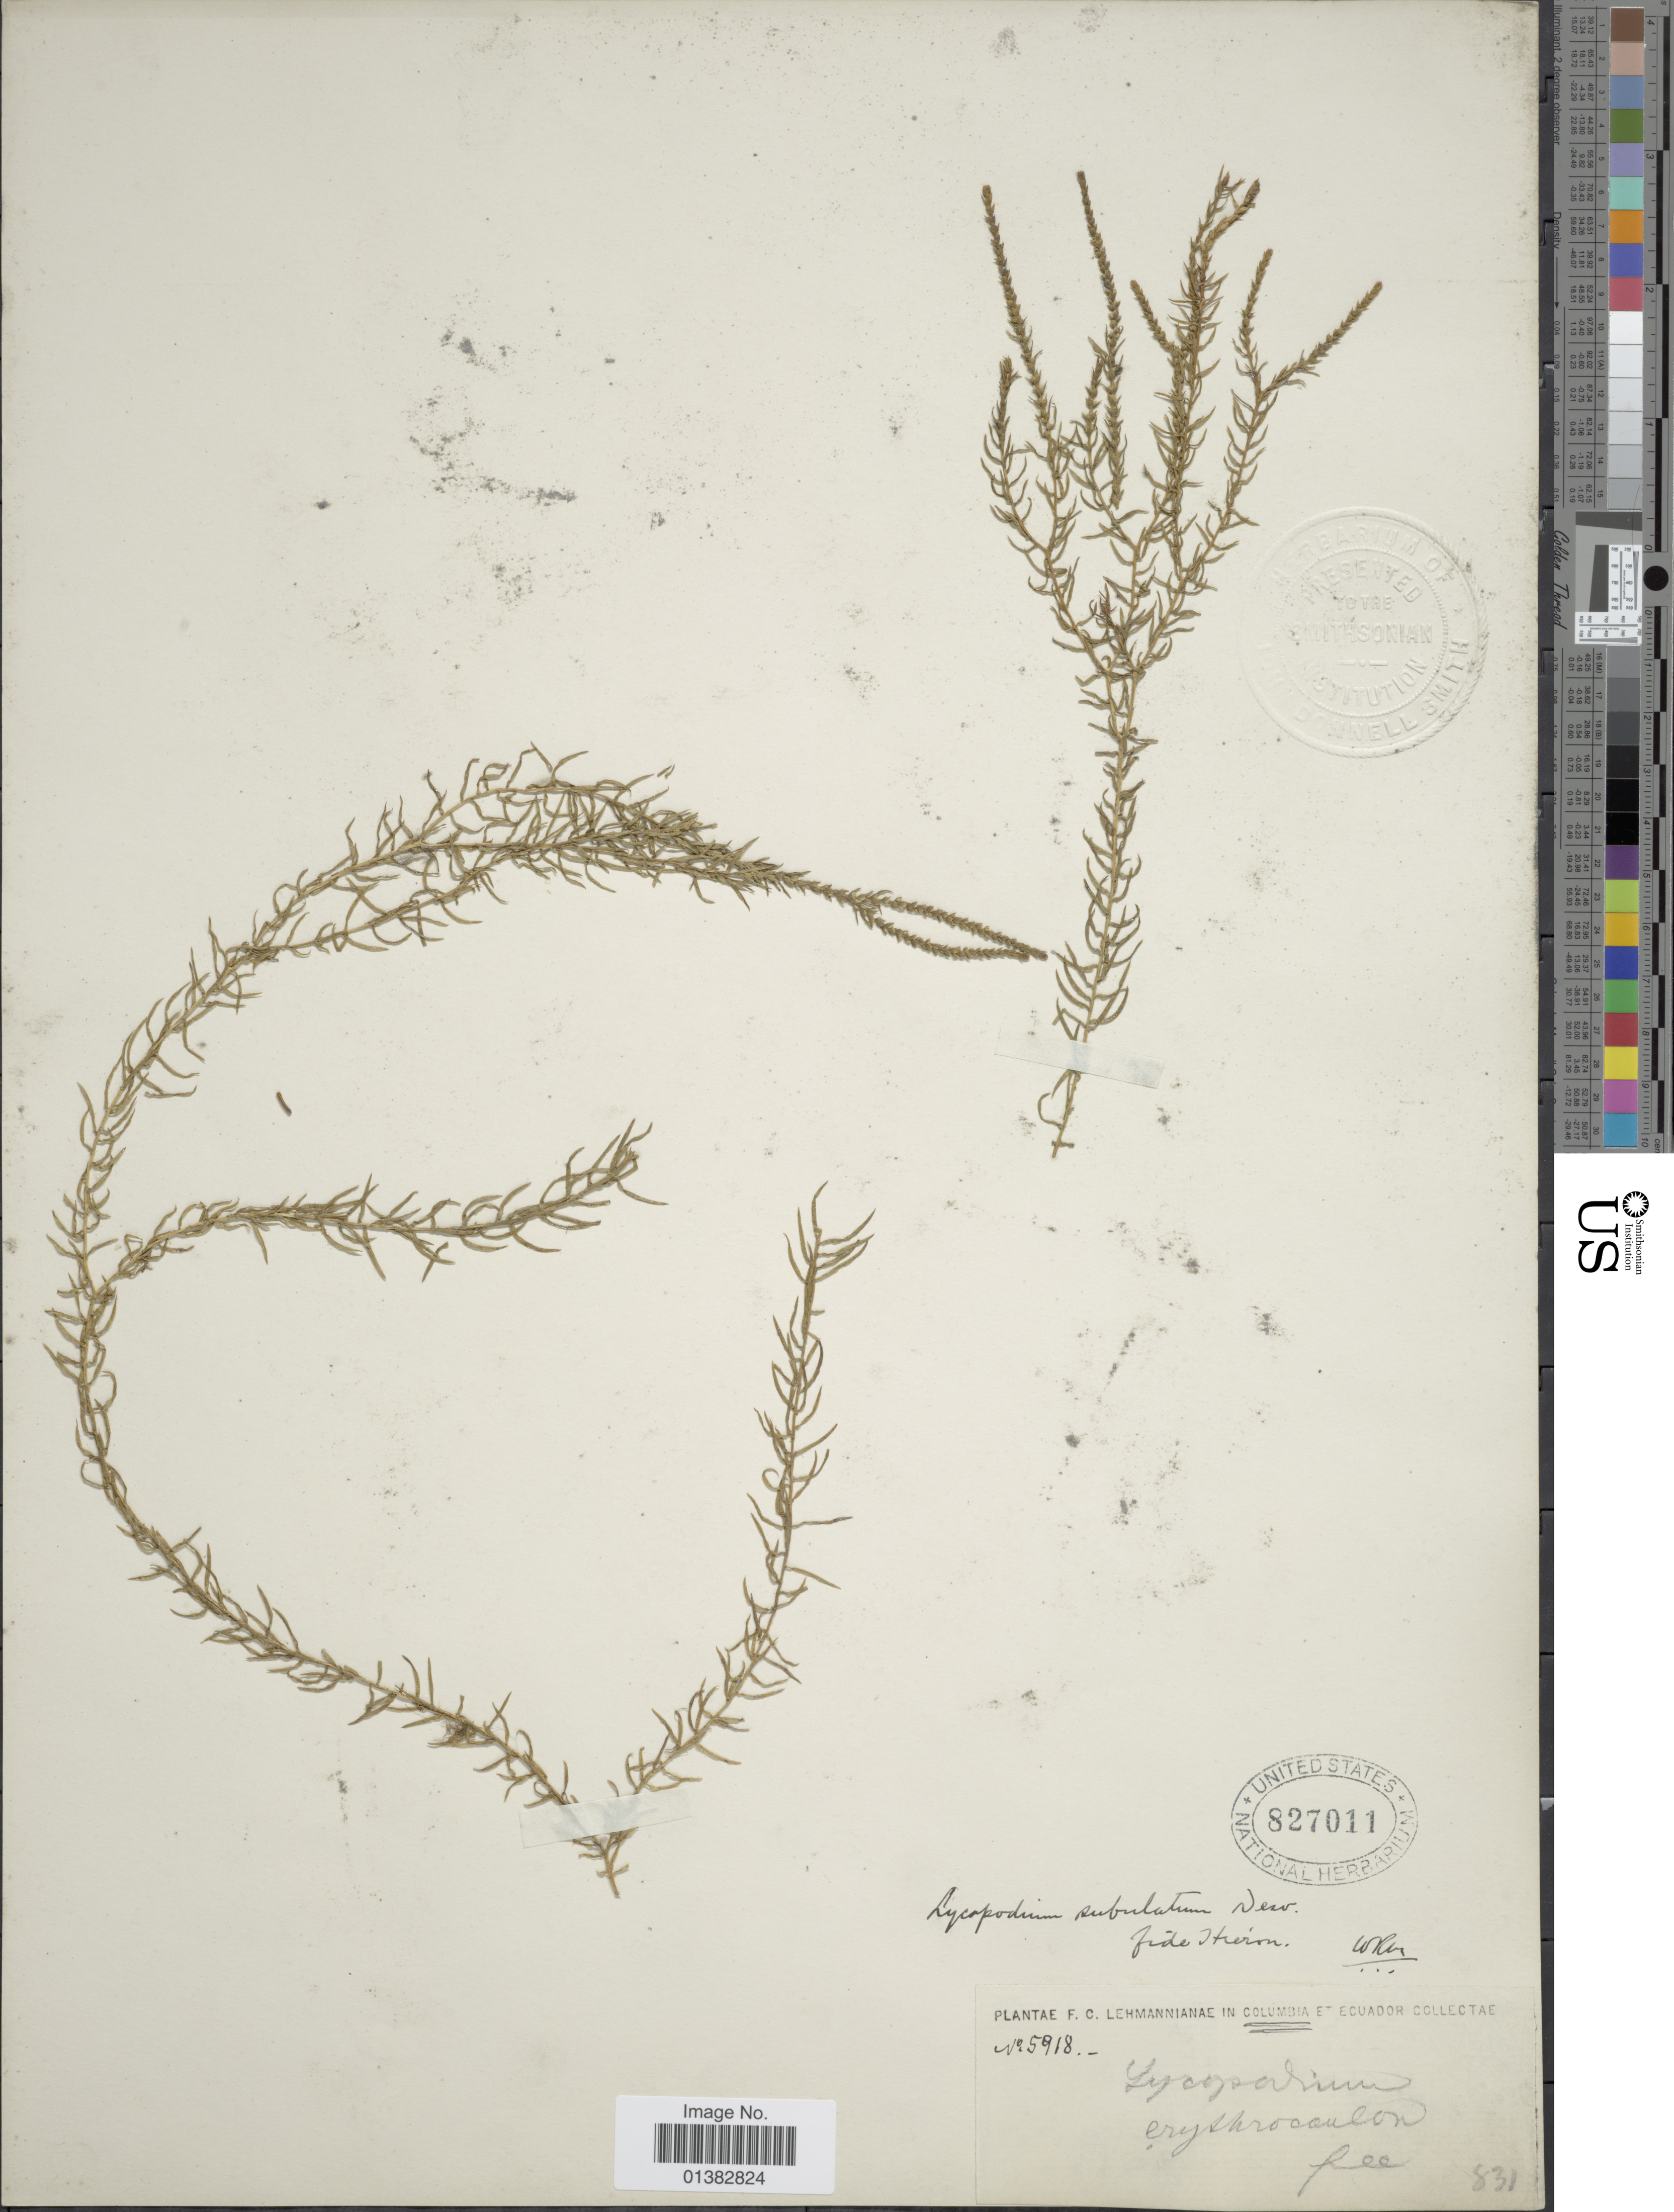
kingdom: Plantae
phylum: Tracheophyta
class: Lycopodiopsida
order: Lycopodiales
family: Lycopodiaceae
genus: Phlegmariurus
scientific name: Phlegmariurus subulatus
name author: (Desv. ex Poir.) B. Øllg.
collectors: F. C. Lehmann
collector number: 5918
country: Colombia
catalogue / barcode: US 827011